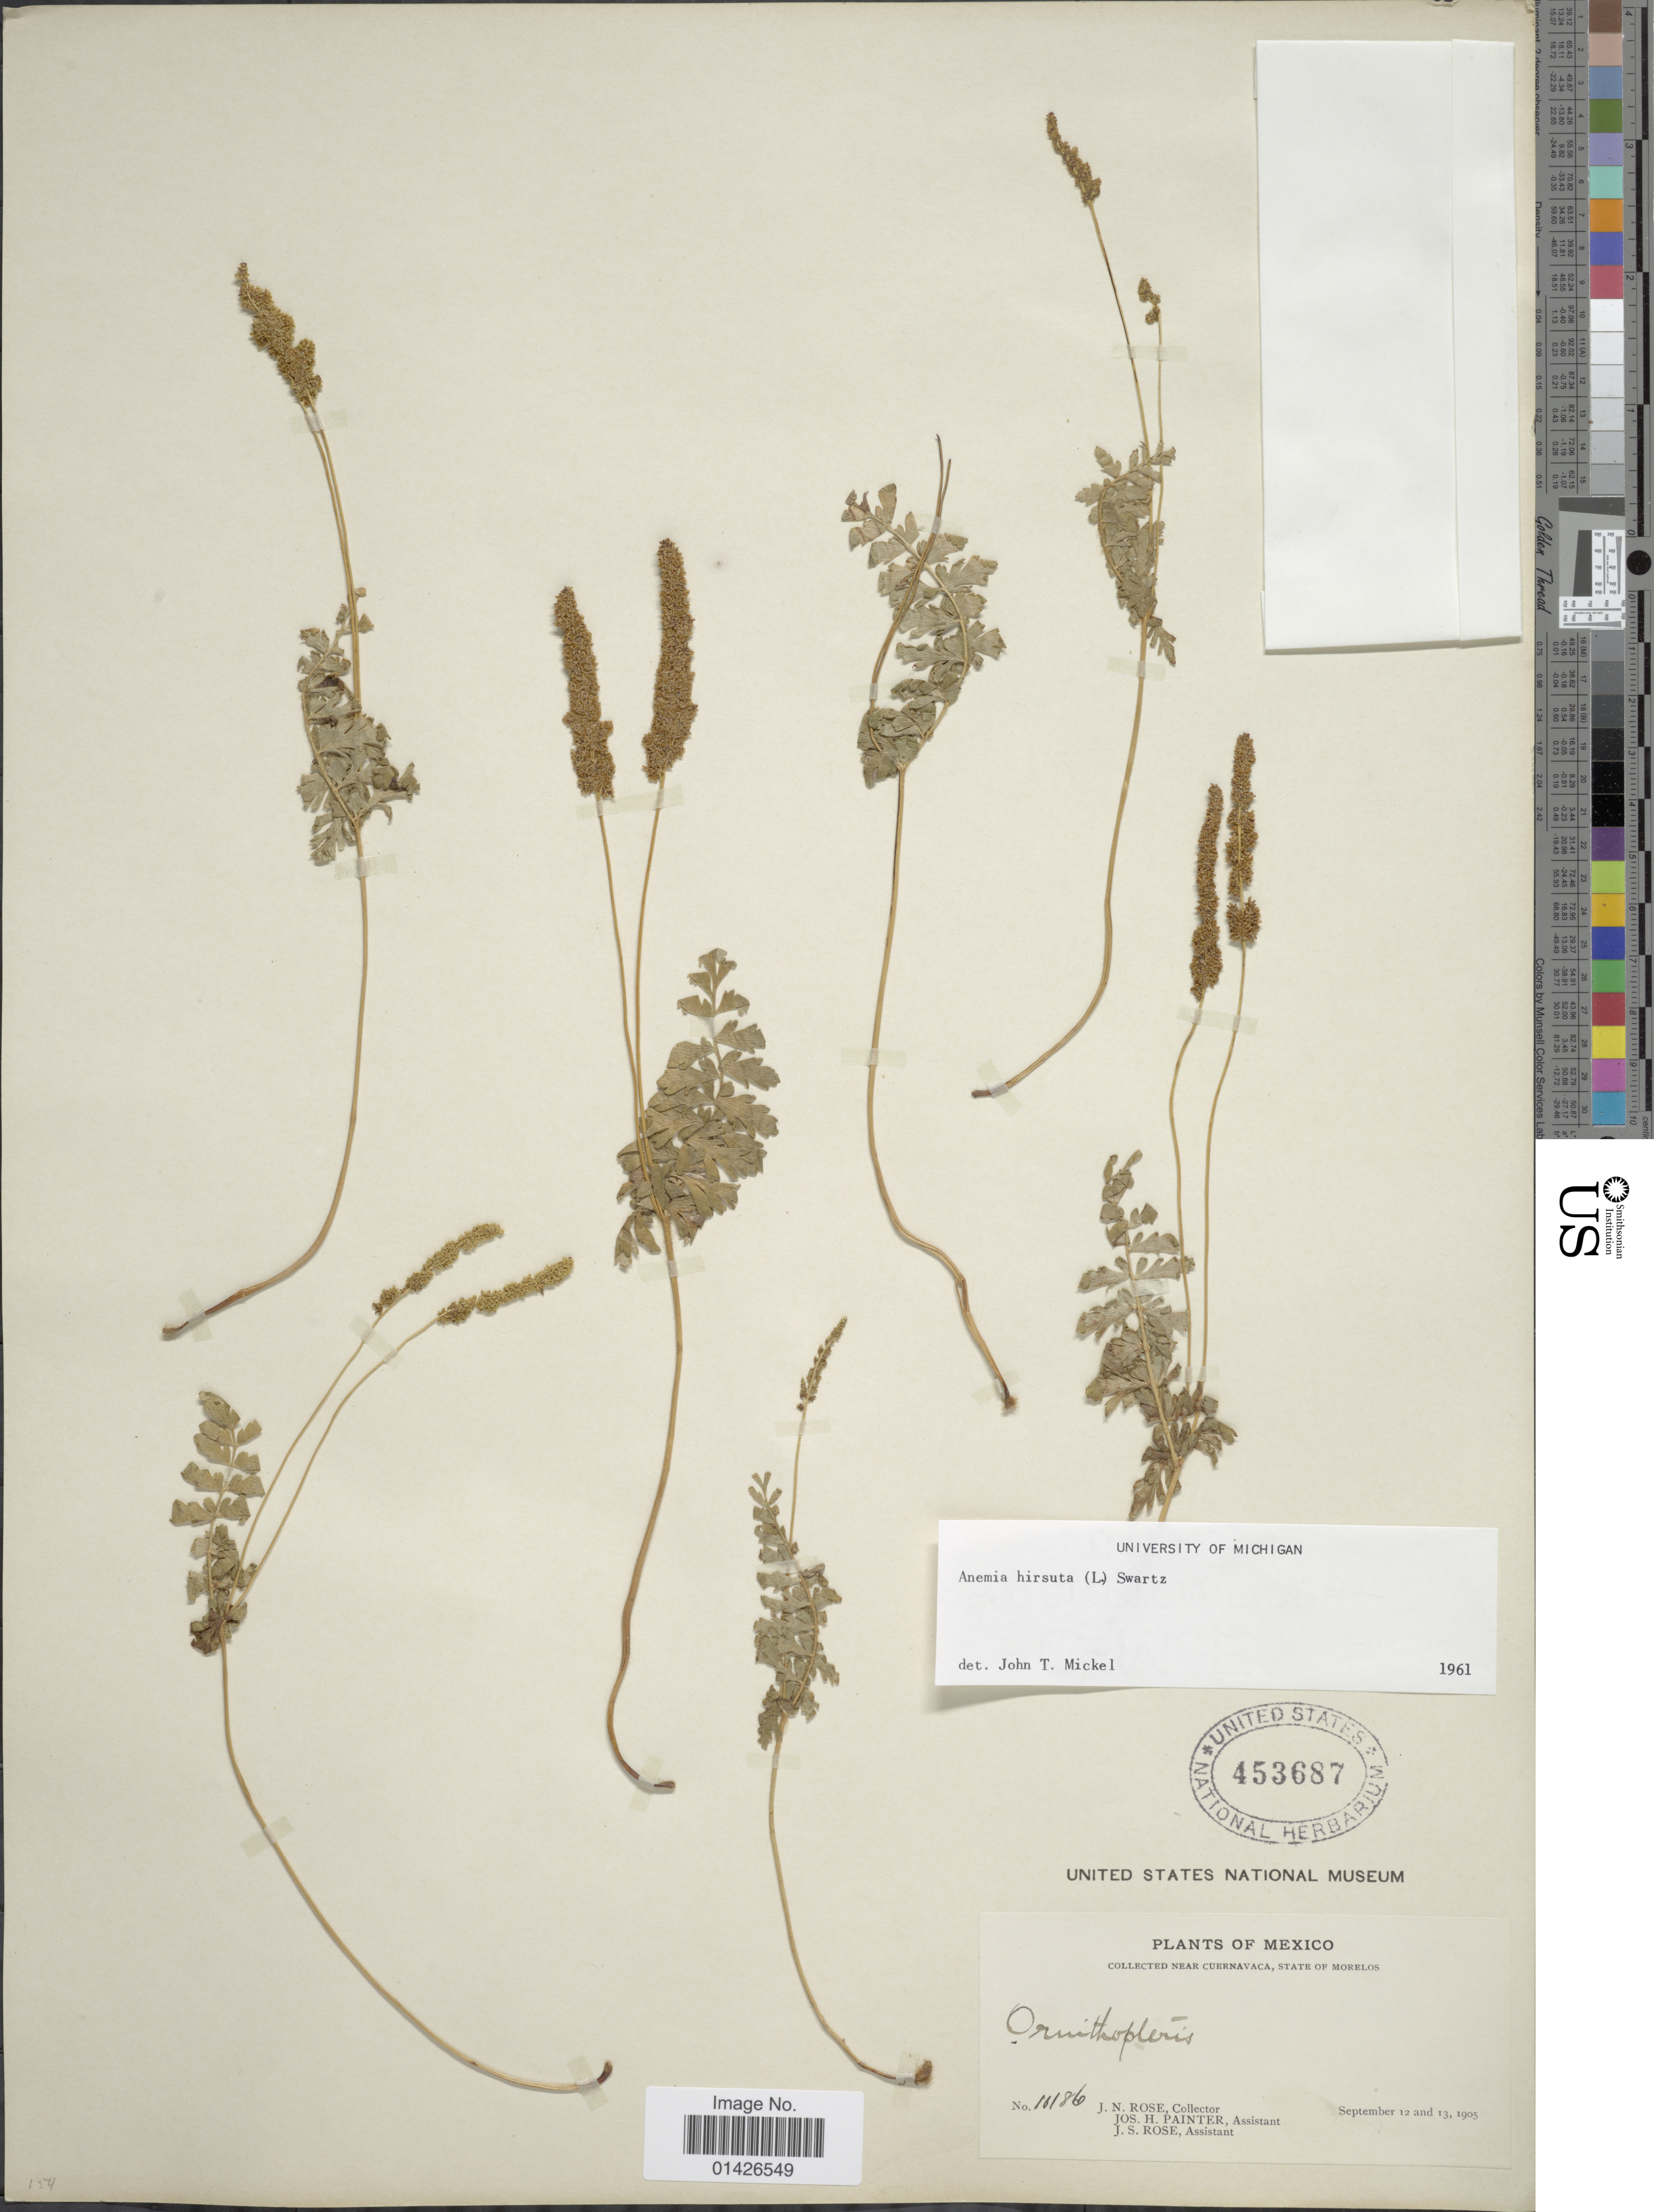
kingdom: Plantae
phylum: Tracheophyta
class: Polypodiopsida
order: Schizaeales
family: Anemiaceae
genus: Anemia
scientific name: Anemia hirsuta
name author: (L.) Sw.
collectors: J. N. Rose, J. H. Painter & J. S. Rose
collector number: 10186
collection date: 1905-09-12/1905-09-13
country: Mexico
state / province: Morelos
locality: Near Cuernavaca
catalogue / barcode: US 453687